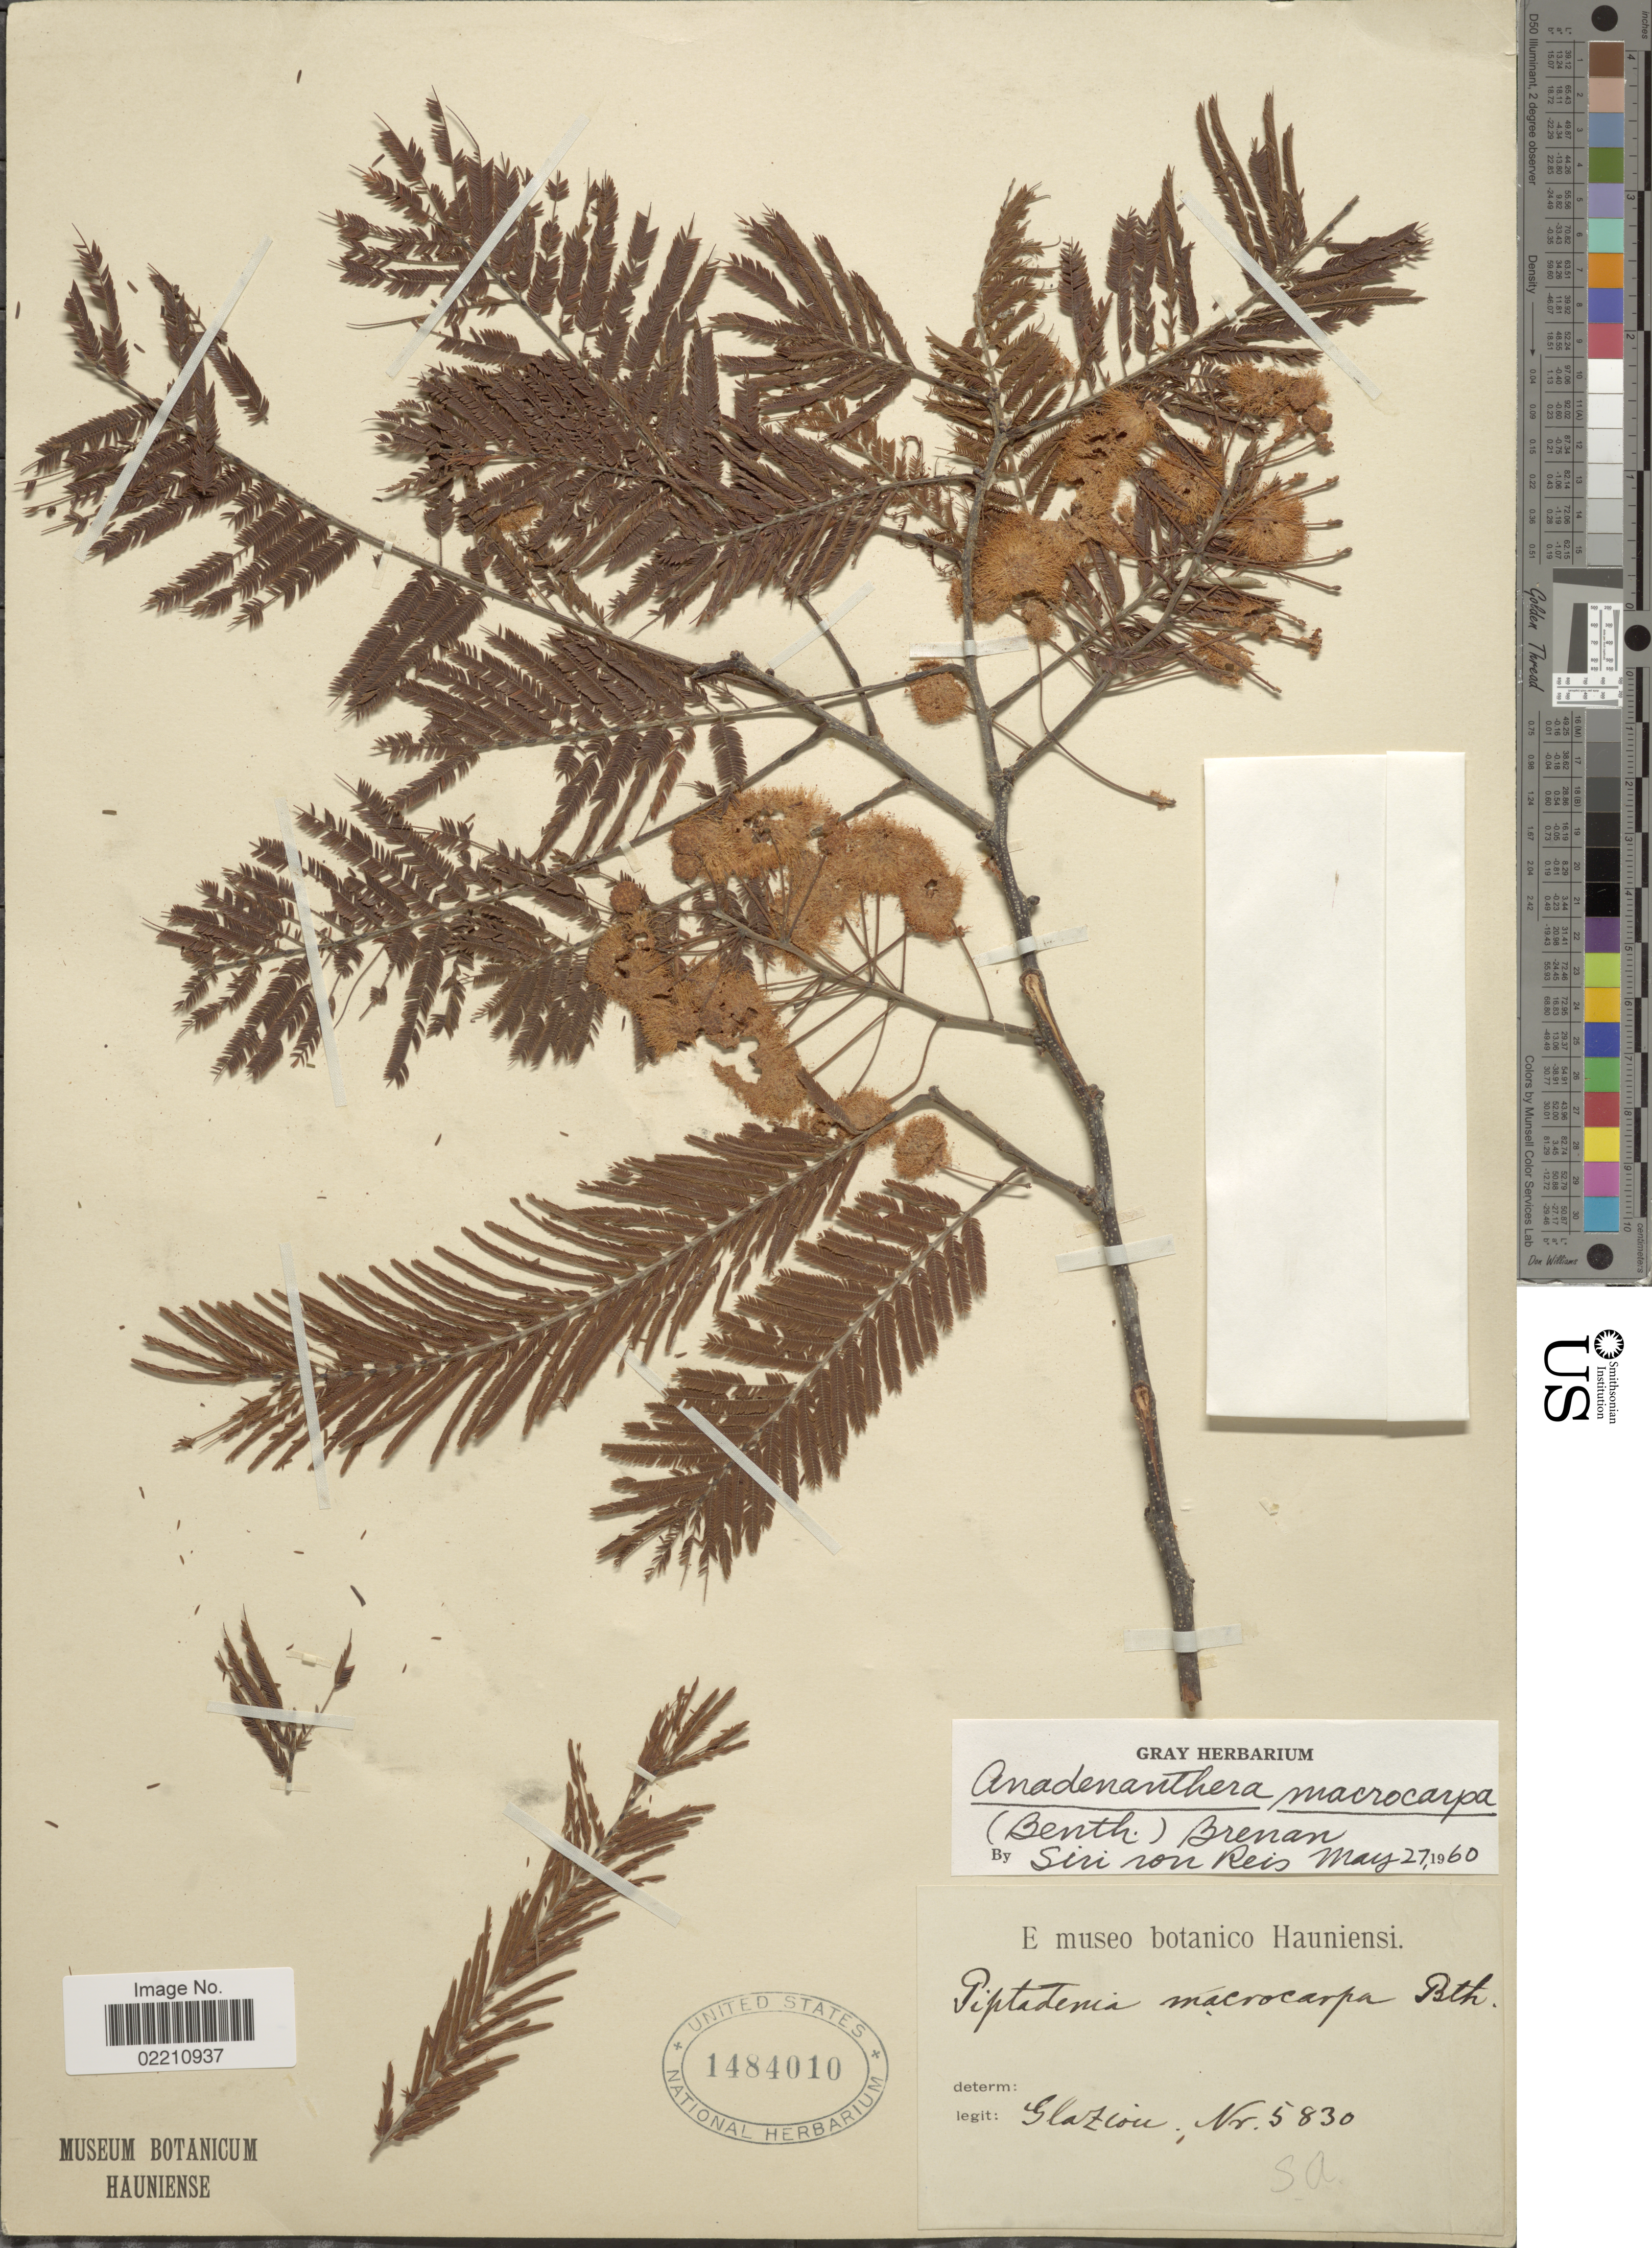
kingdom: Plantae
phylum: Tracheophyta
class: Magnoliopsida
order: Fabales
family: Fabaceae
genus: Anadenanthera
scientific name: Anadenanthera macrocarpa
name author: (Benth.) Brenan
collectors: A. F. M. Glaziou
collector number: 5830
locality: SA [unsure placement]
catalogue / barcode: US 1484010